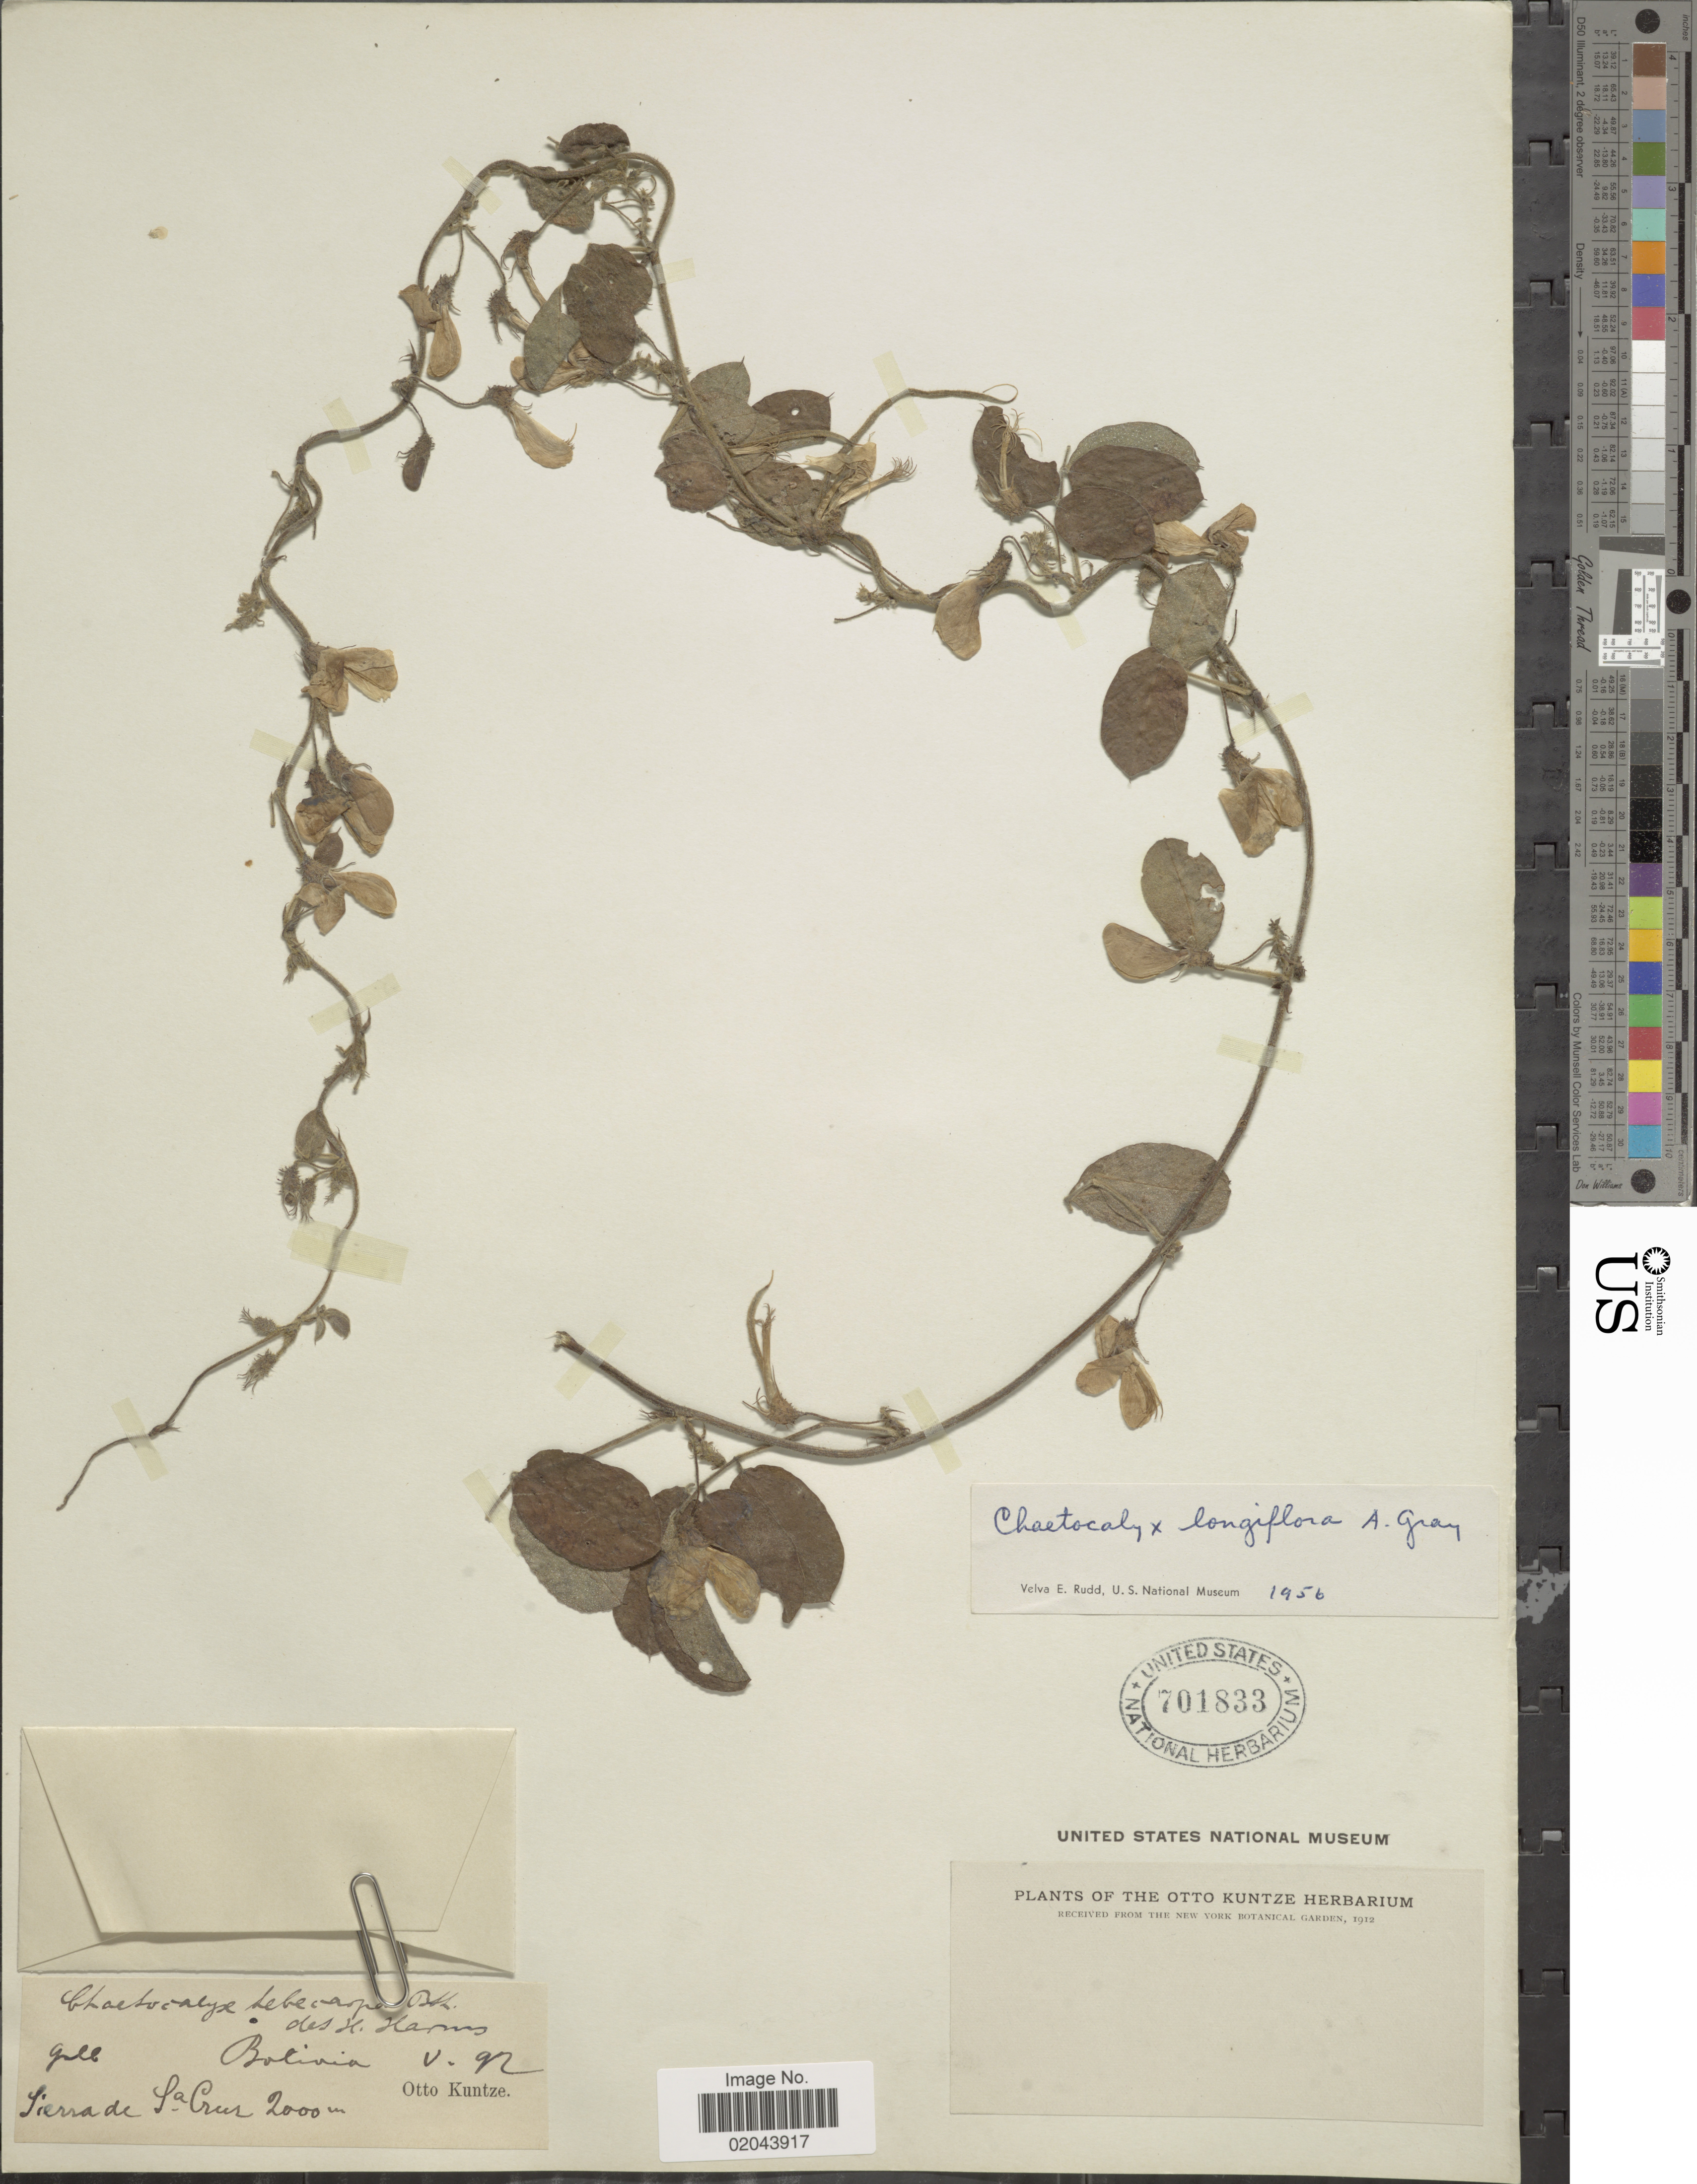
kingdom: Plantae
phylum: Tracheophyta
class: Magnoliopsida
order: Fabales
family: Fabaceae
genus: Chaetocalyx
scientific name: Chaetocalyx longiflora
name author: Benth. ex A. Gray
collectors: C.E.O. Kuntze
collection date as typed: Transcribed d/m/y: /5/92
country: Bolivia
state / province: Santa Cruz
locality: Sierra de Sa. Cruz.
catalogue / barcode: US 701833